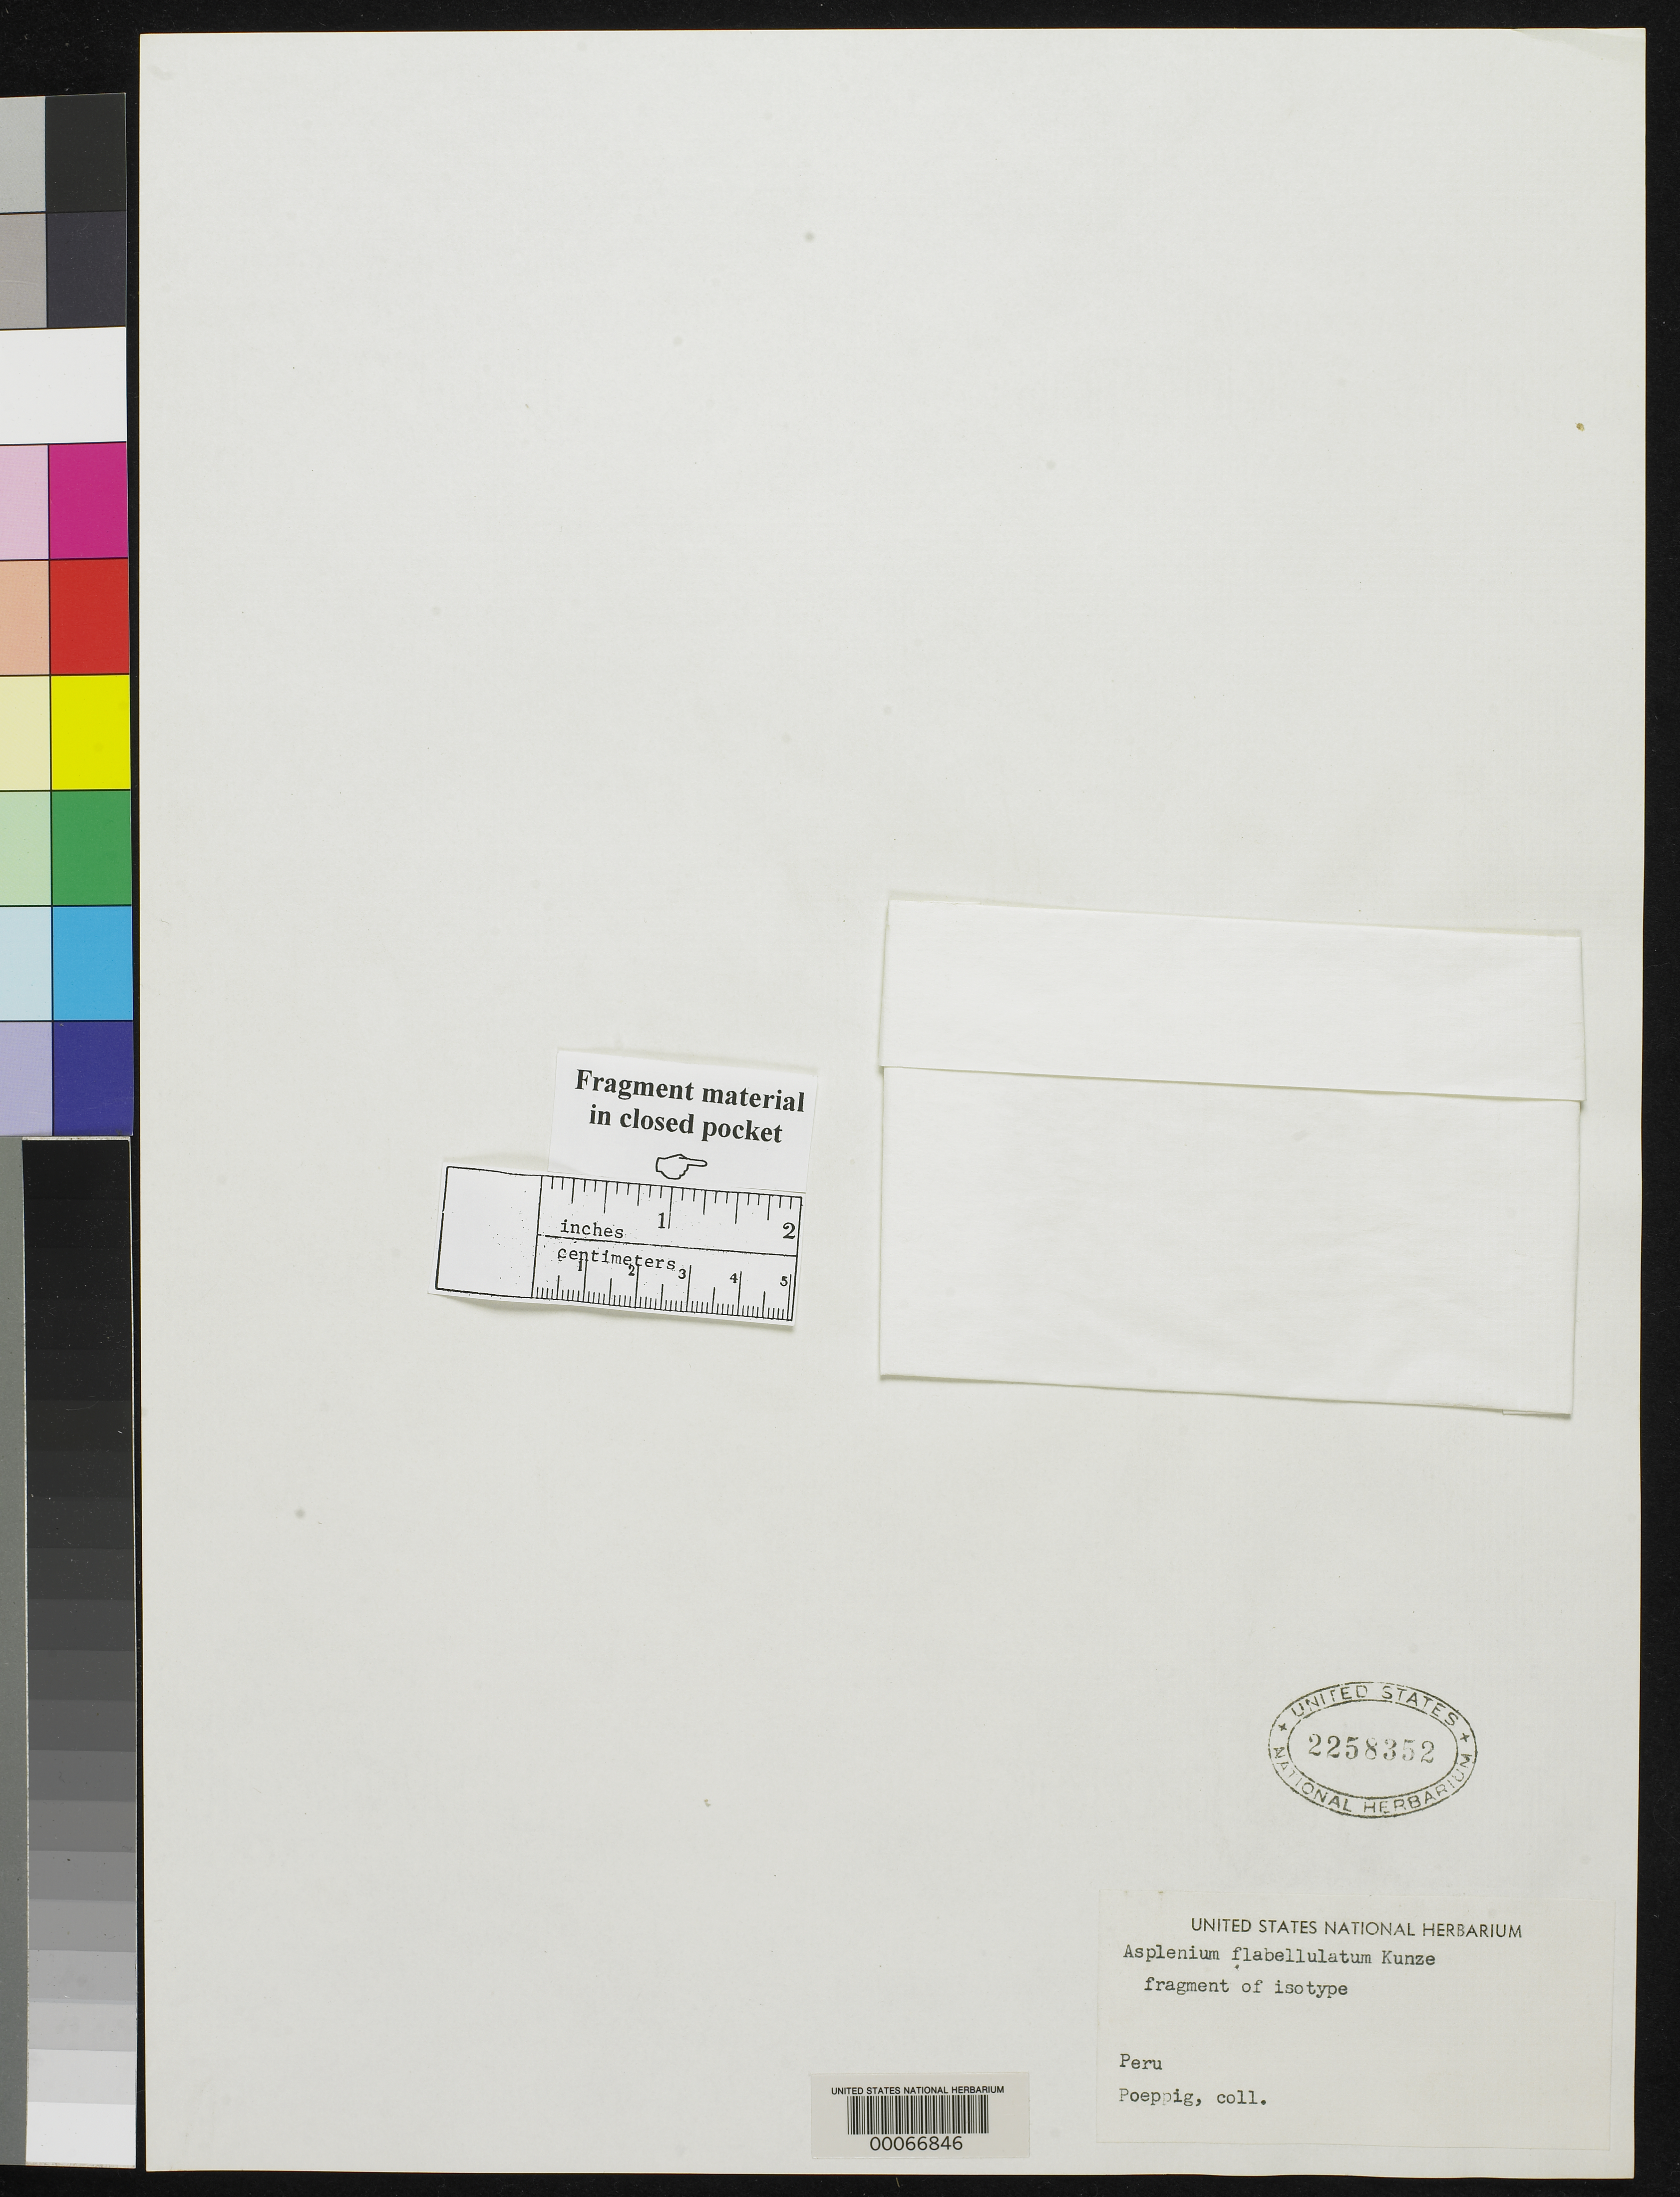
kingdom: Plantae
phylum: Tracheophyta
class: Polypodiopsida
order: Polypodiales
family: Aspleniaceae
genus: Asplenium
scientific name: Asplenium flabellulatum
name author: Kunze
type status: Type Fragment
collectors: E. F. Poeppig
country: Peru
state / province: San Martín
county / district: Mariscal Cáceres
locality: Rio Huallaga, margen Derecha del; Balsa Probana; dtto. Tocache Nuevo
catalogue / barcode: US 2258352